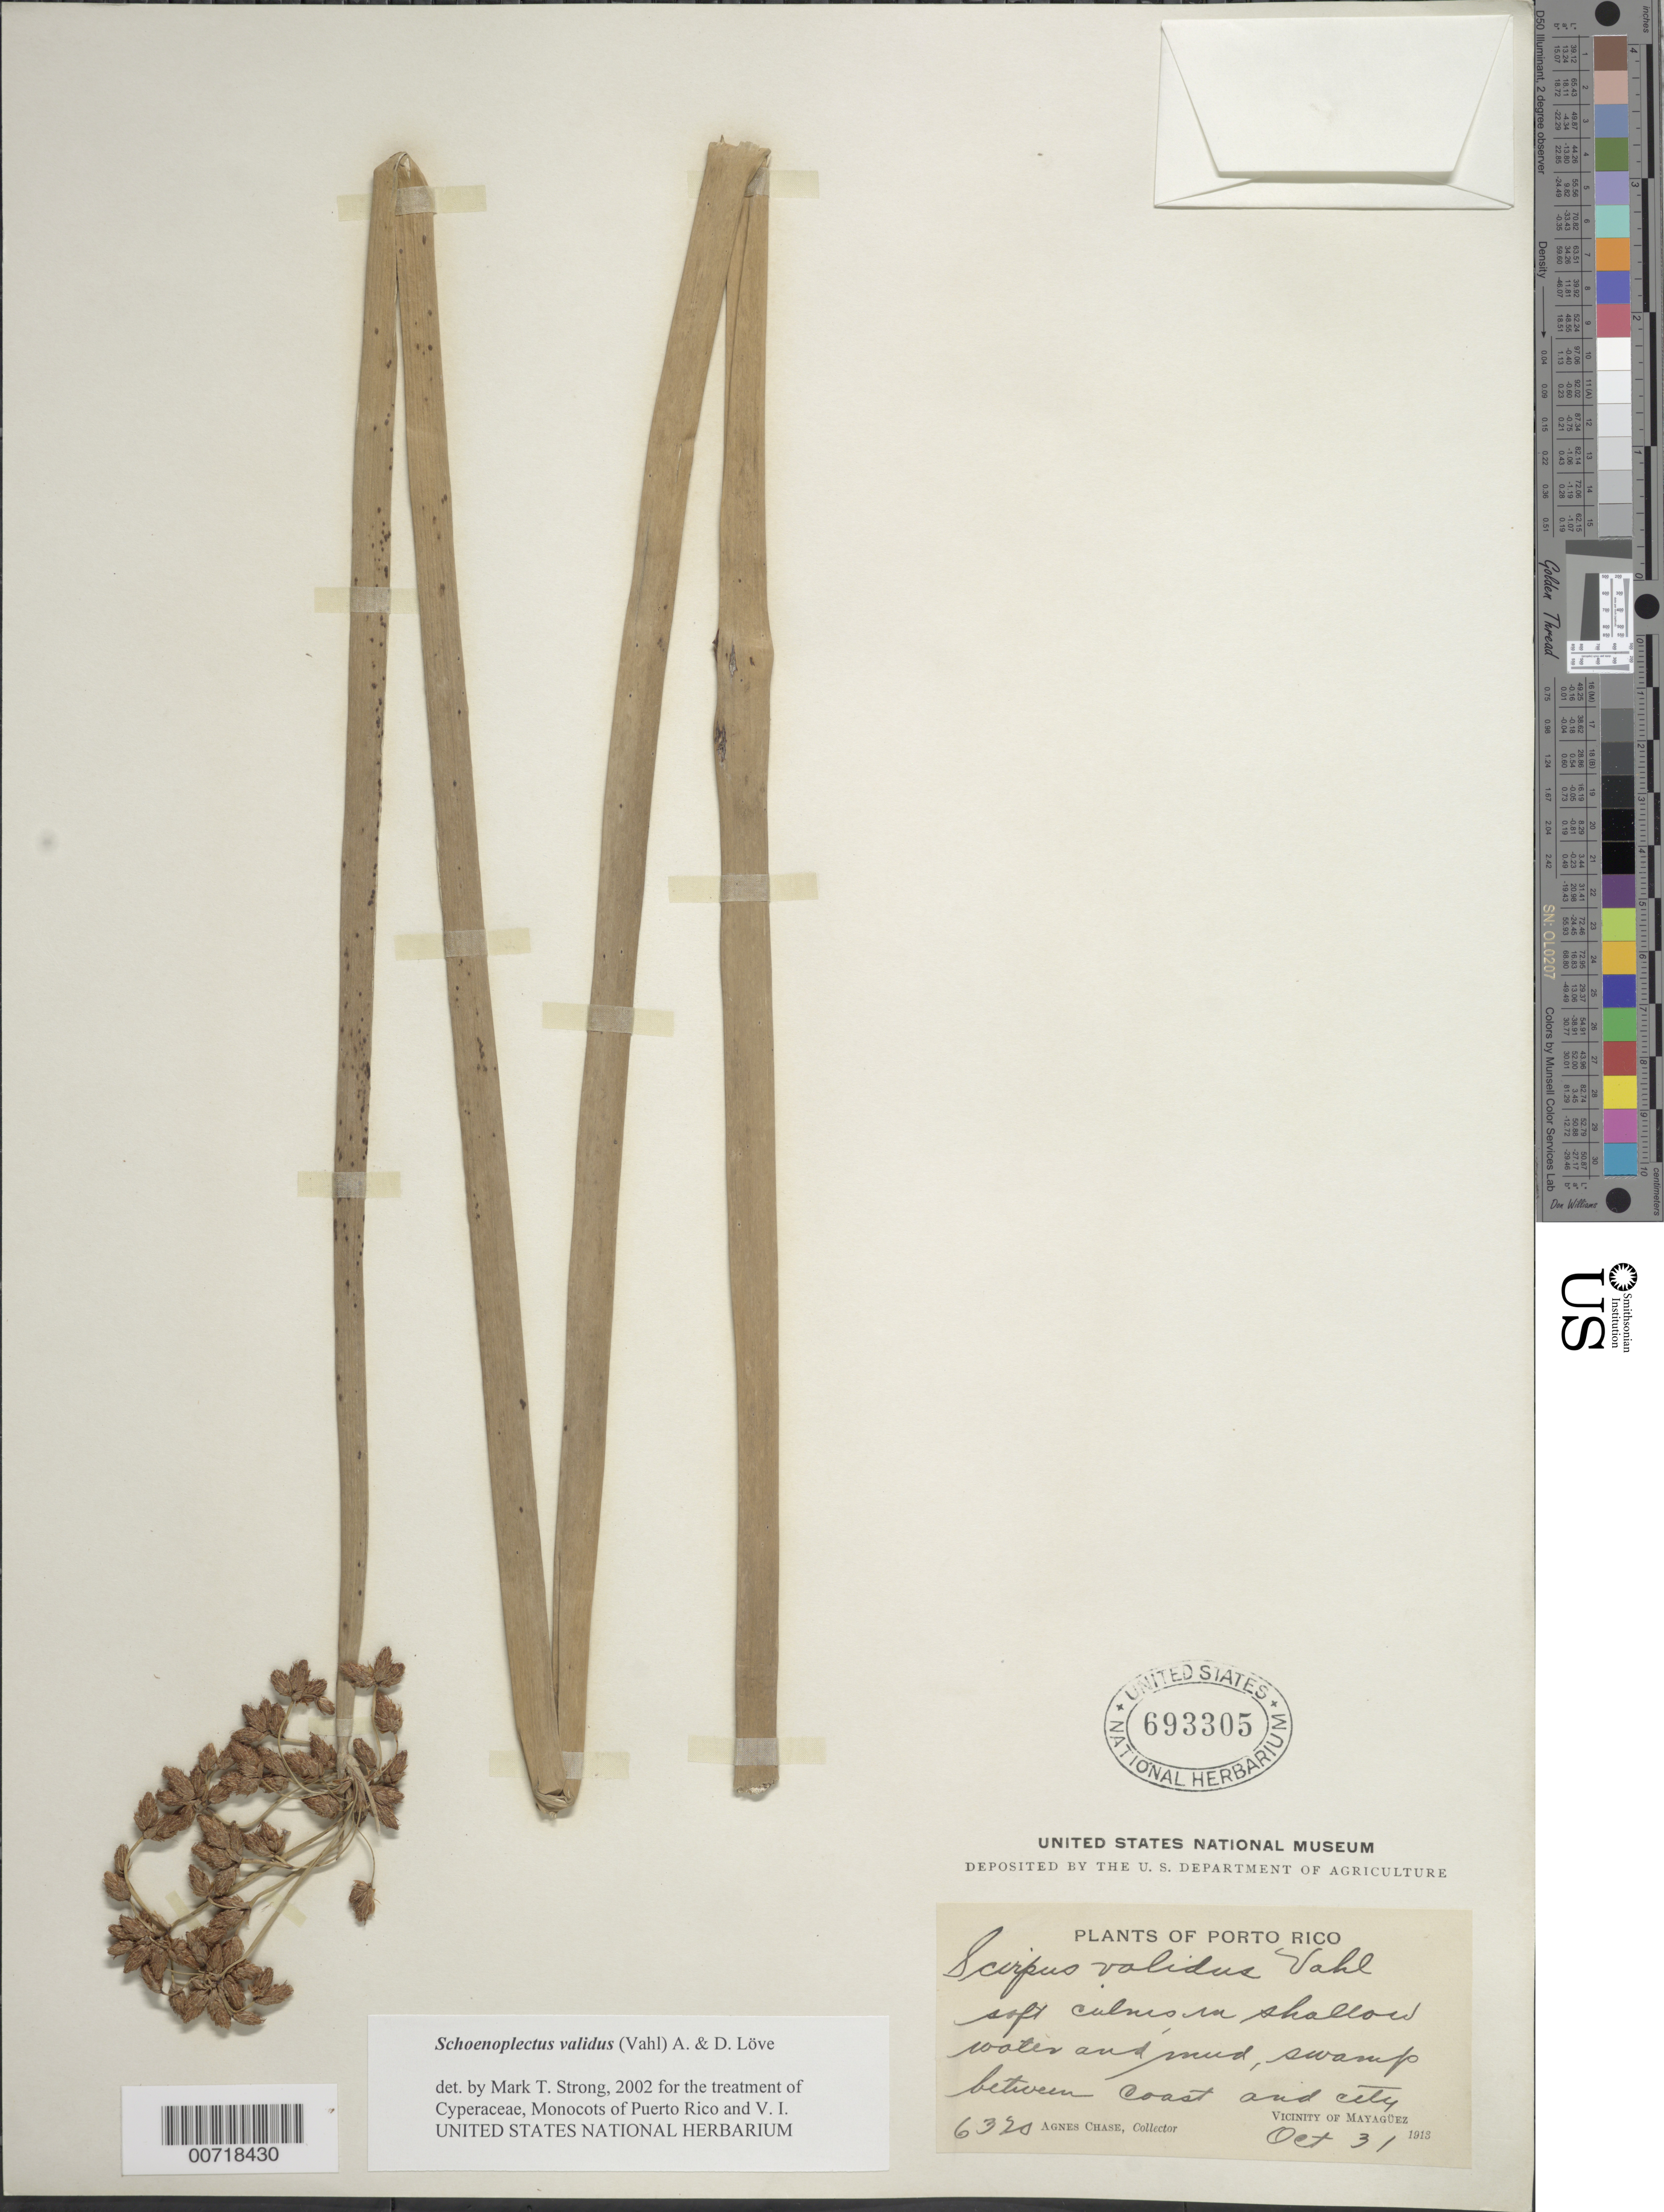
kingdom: Plantae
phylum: Tracheophyta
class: Liliopsida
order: Poales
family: Cyperaceae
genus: Schoenoplectus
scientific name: Schoenoplectus validus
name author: (Vahl) Á. Löve & D. Löve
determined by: Strong, M. T., (US), Smithsonian Institution - National Museum of Natural History (UNITED STATES)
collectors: A. Chase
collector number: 6320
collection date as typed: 31 Oct 1913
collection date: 1913-10-31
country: Puerto Rico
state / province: Mayagüez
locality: Vicinity of Mayagüez.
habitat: Shallow water and mud, swamp between coast and city.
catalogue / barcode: US 693305